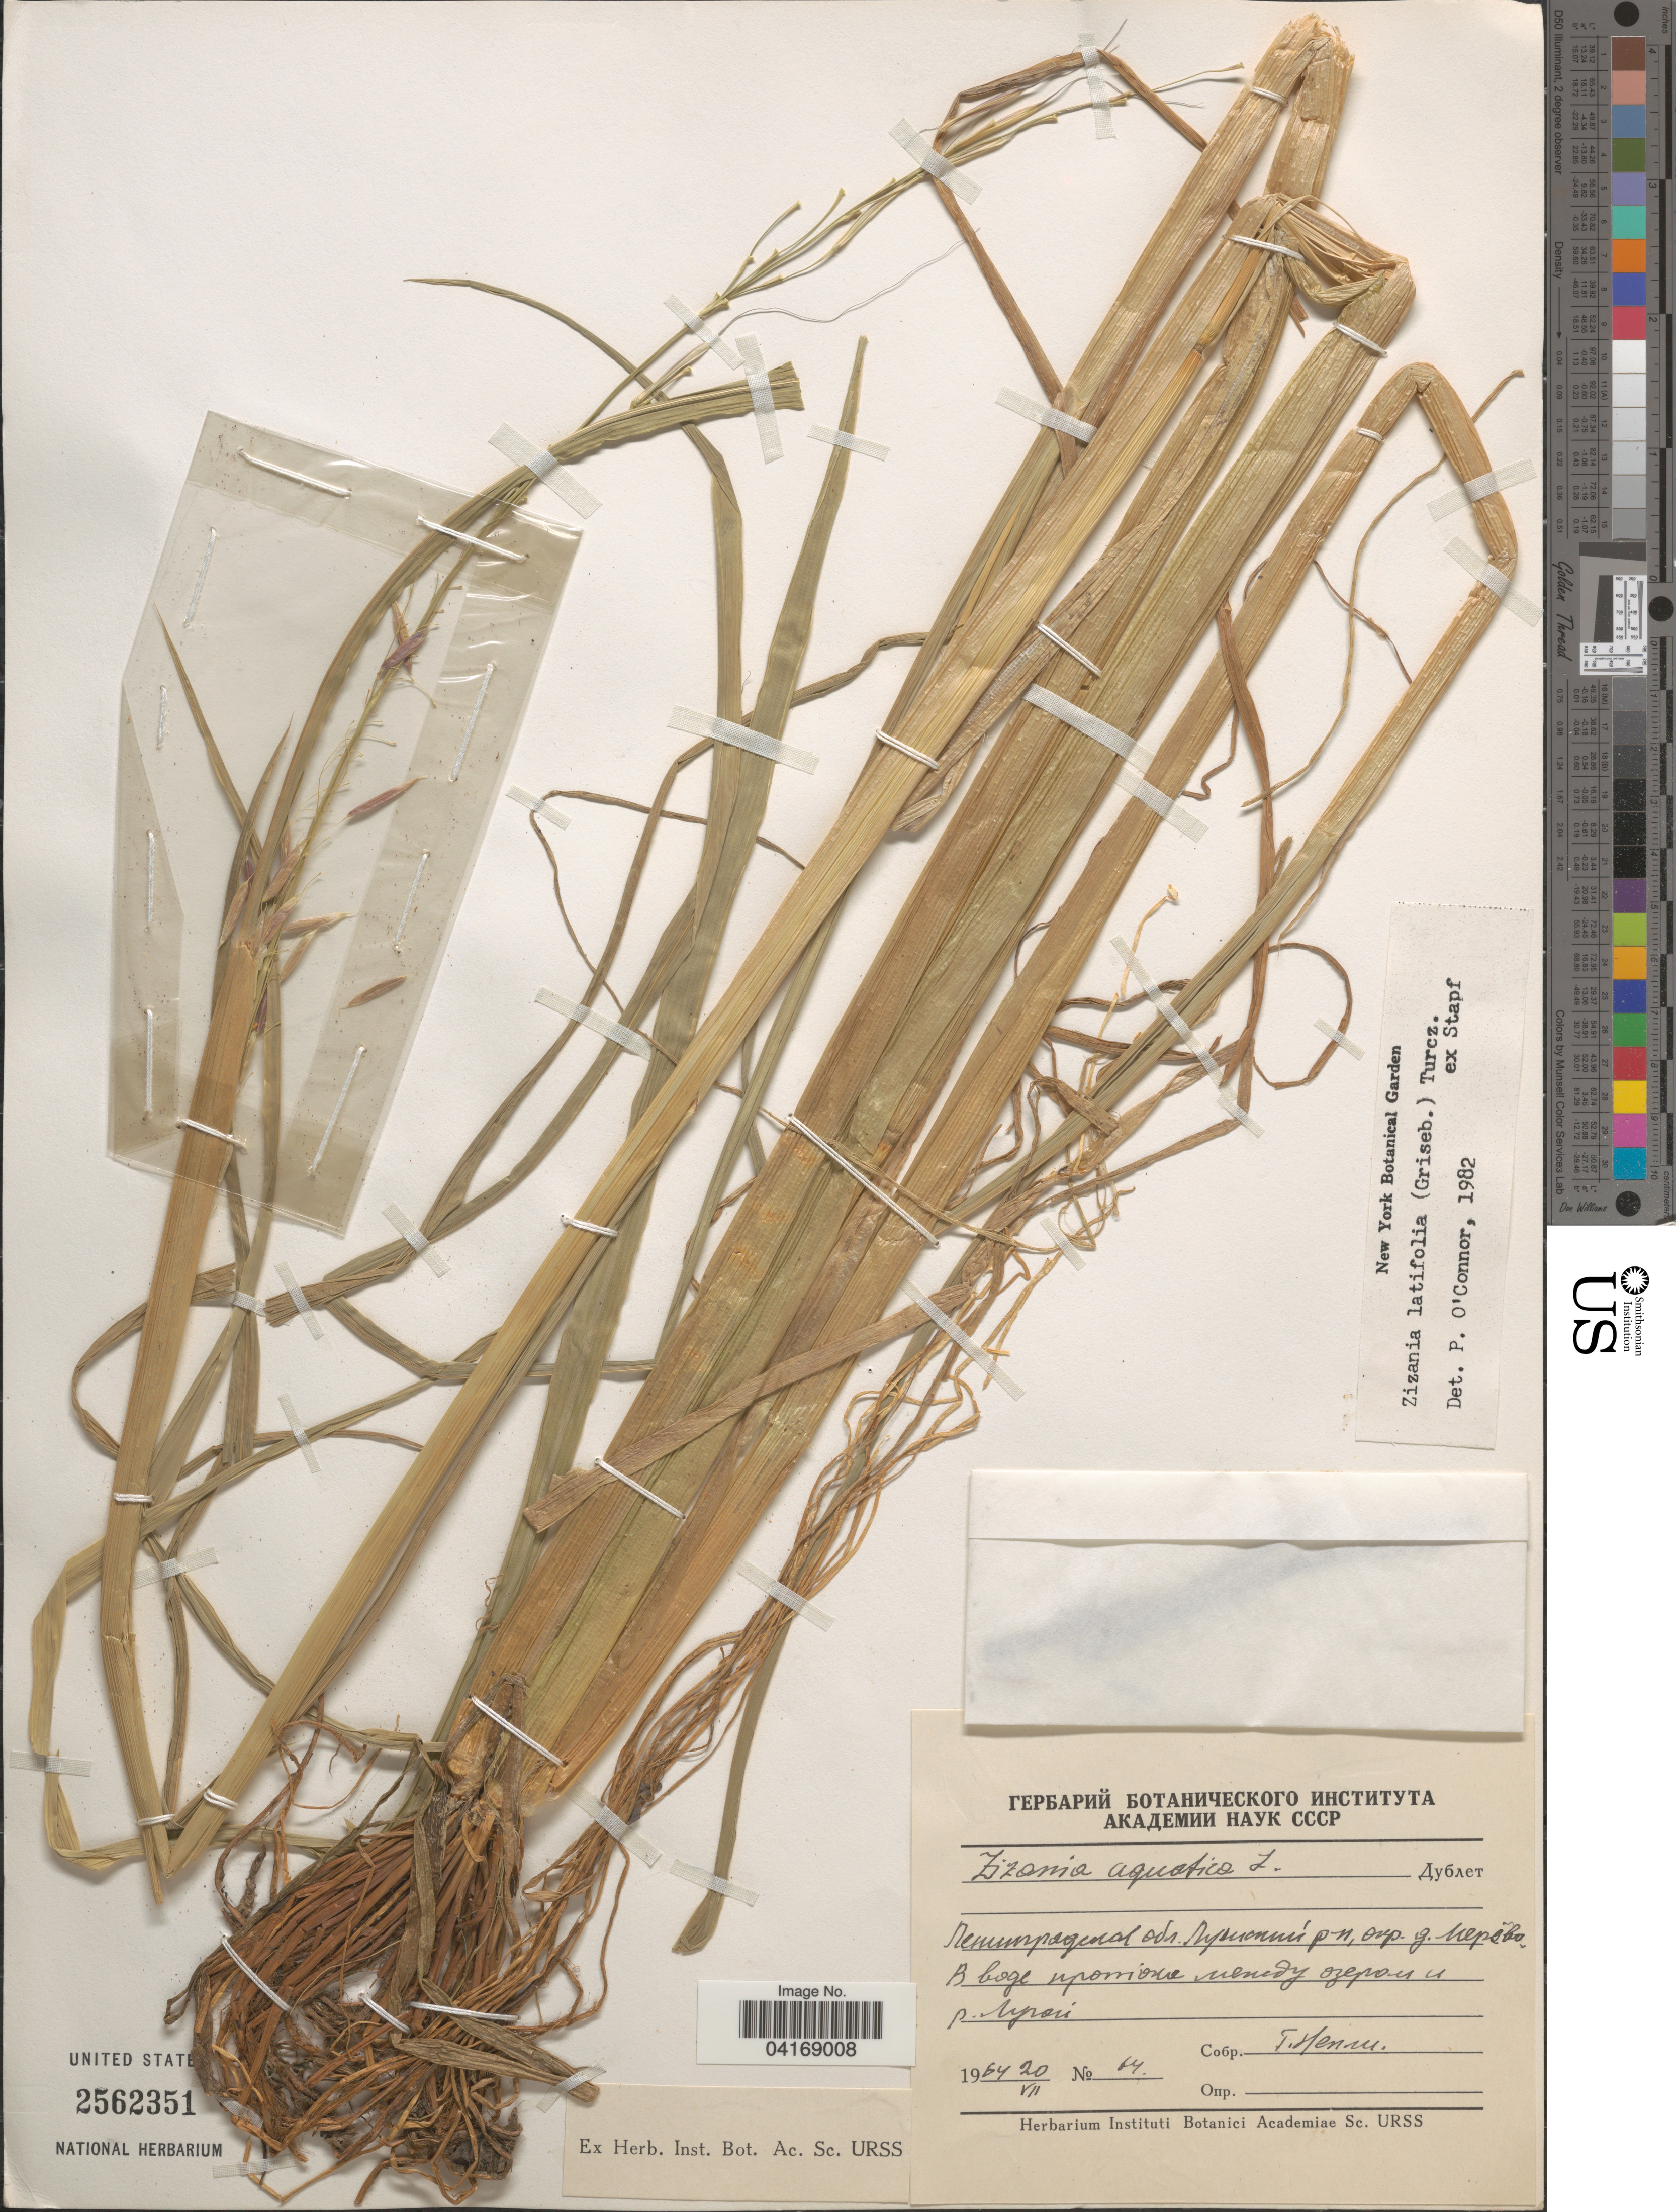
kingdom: Plantae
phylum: Tracheophyta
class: Liliopsida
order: Poales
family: Poaceae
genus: Zizania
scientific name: Zizania latifolia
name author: (Griseb.) Stapf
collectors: G. Nepli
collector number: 14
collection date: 1964-07-20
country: Russian Federation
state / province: Leningrad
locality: Luzhskiy District, Marevo, near river Luga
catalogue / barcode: US 2562351